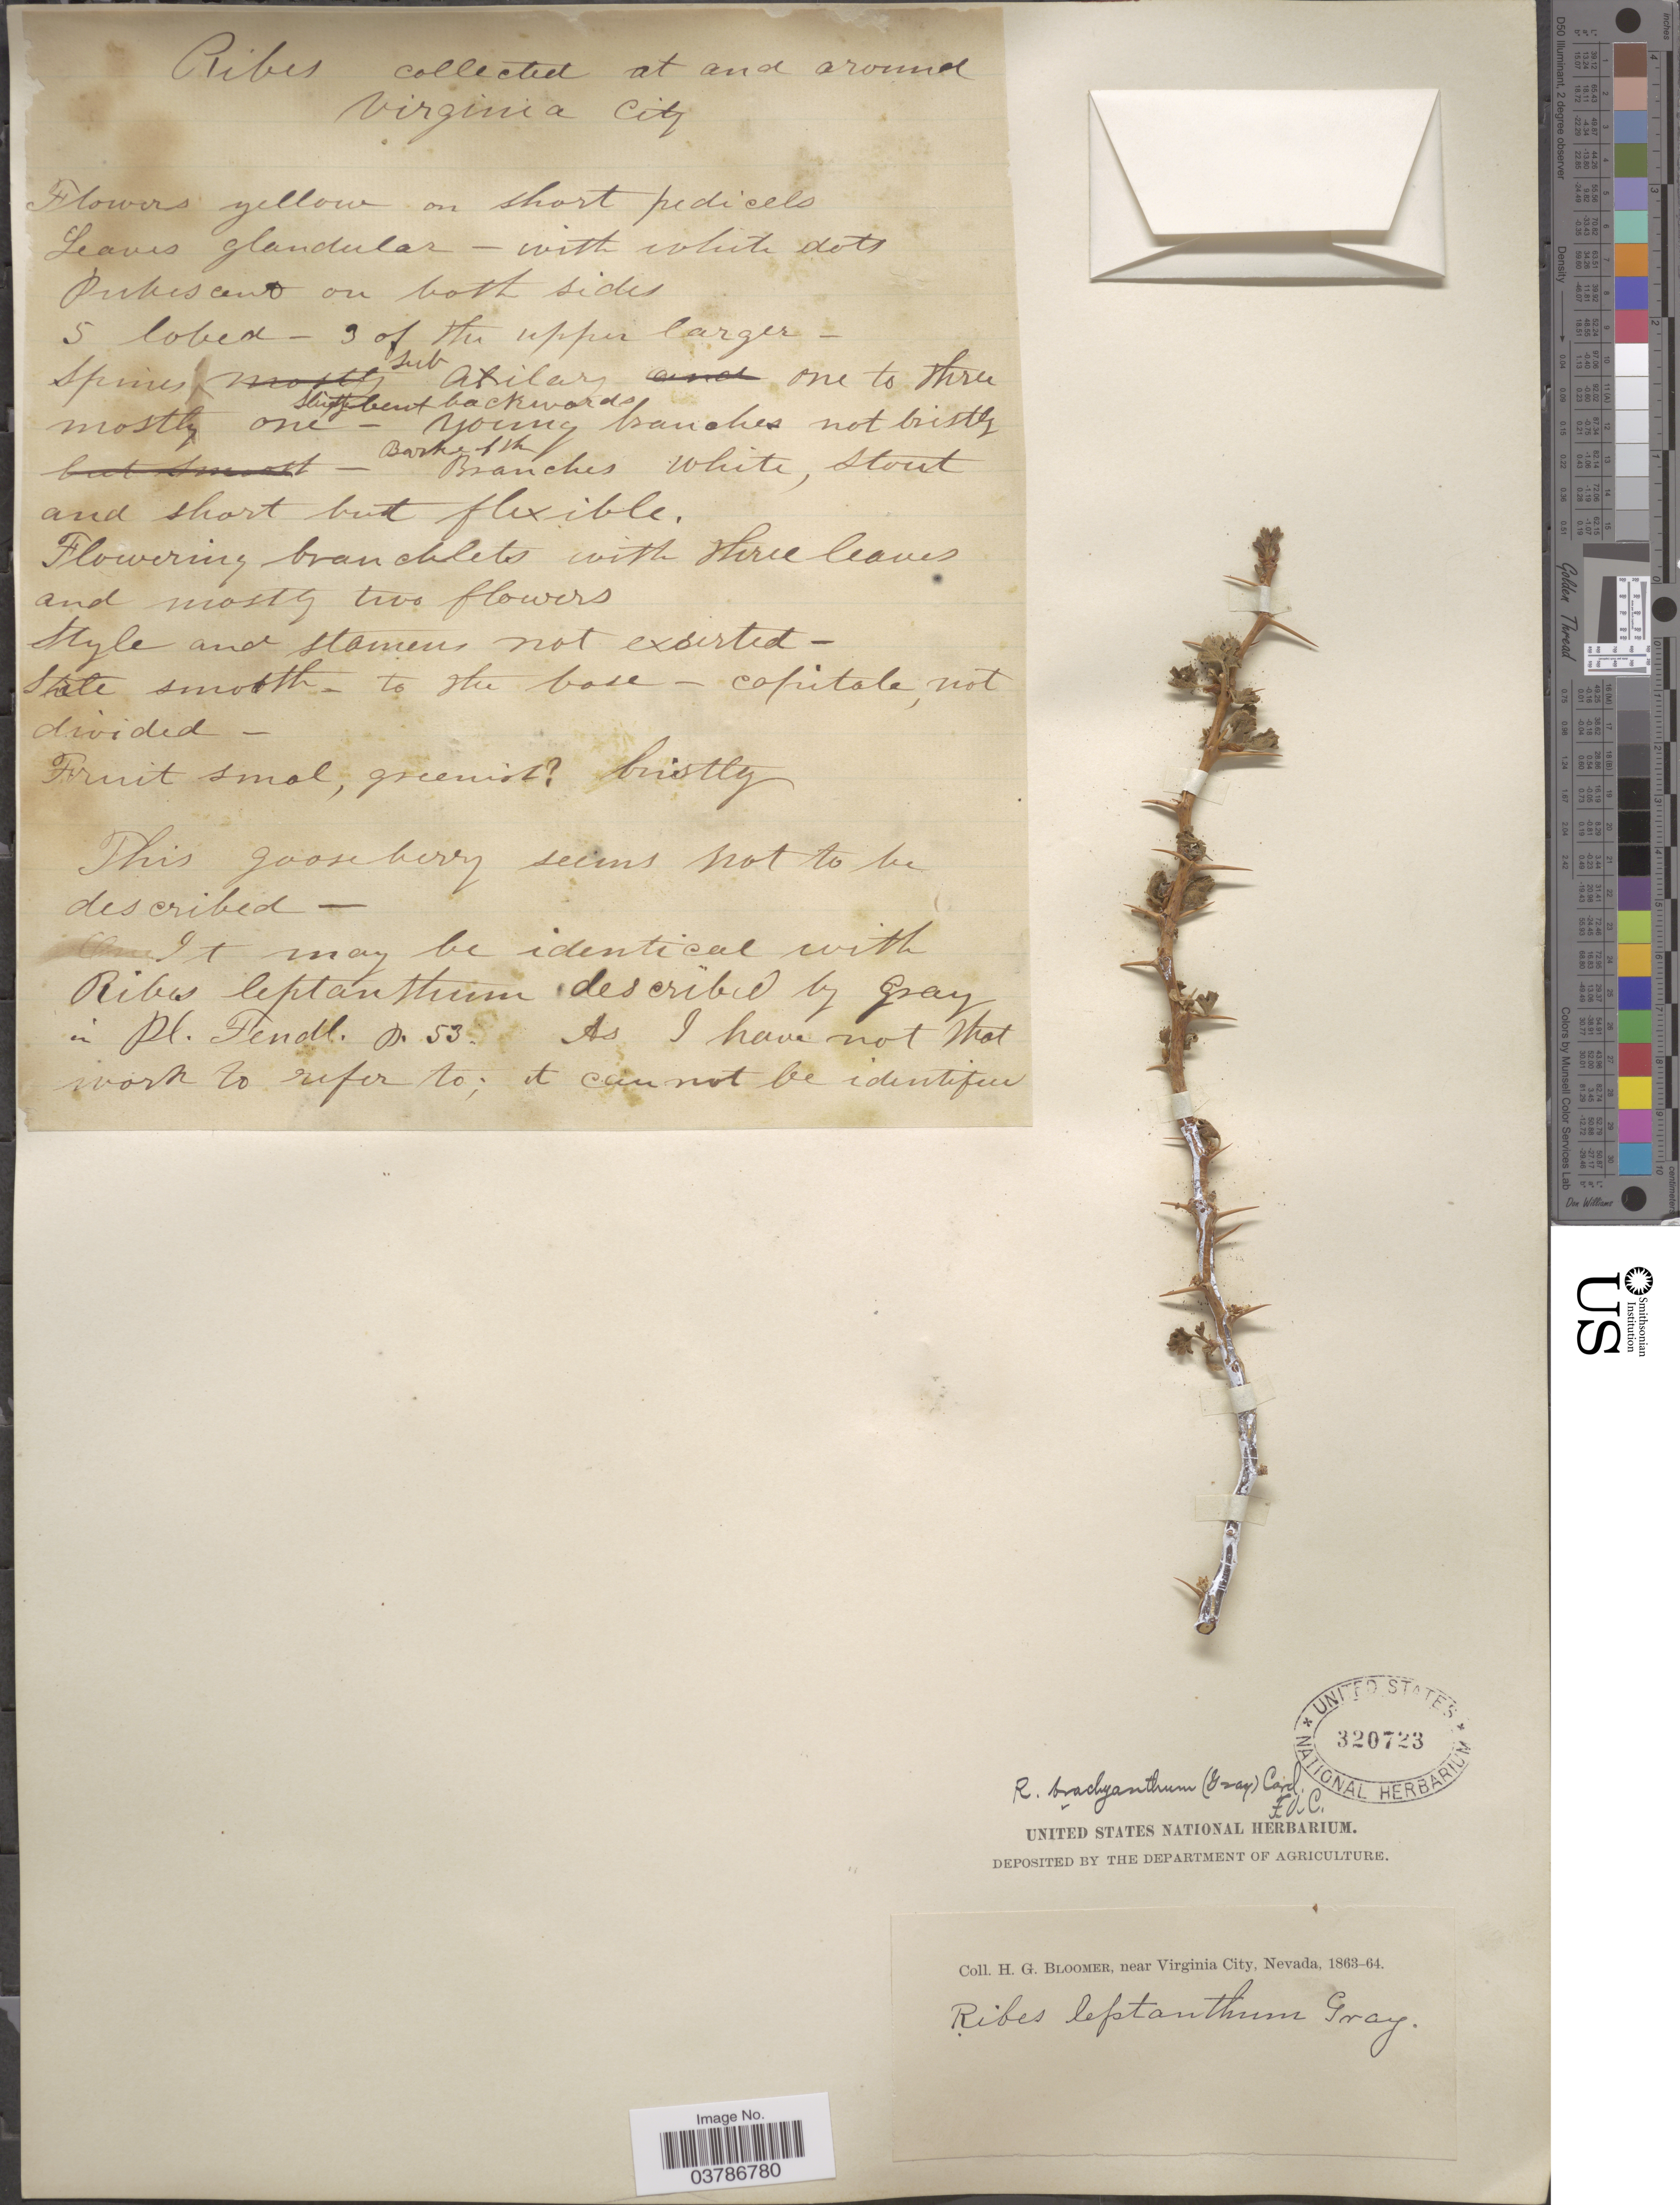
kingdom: Plantae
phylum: Tracheophyta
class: Magnoliopsida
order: Saxifragales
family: Grossulariaceae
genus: Ribes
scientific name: Ribes velutinum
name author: Greene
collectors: H. Bloomer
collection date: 1863/1864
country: United States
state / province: Nevada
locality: Near Virginia City.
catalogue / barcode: US 320723